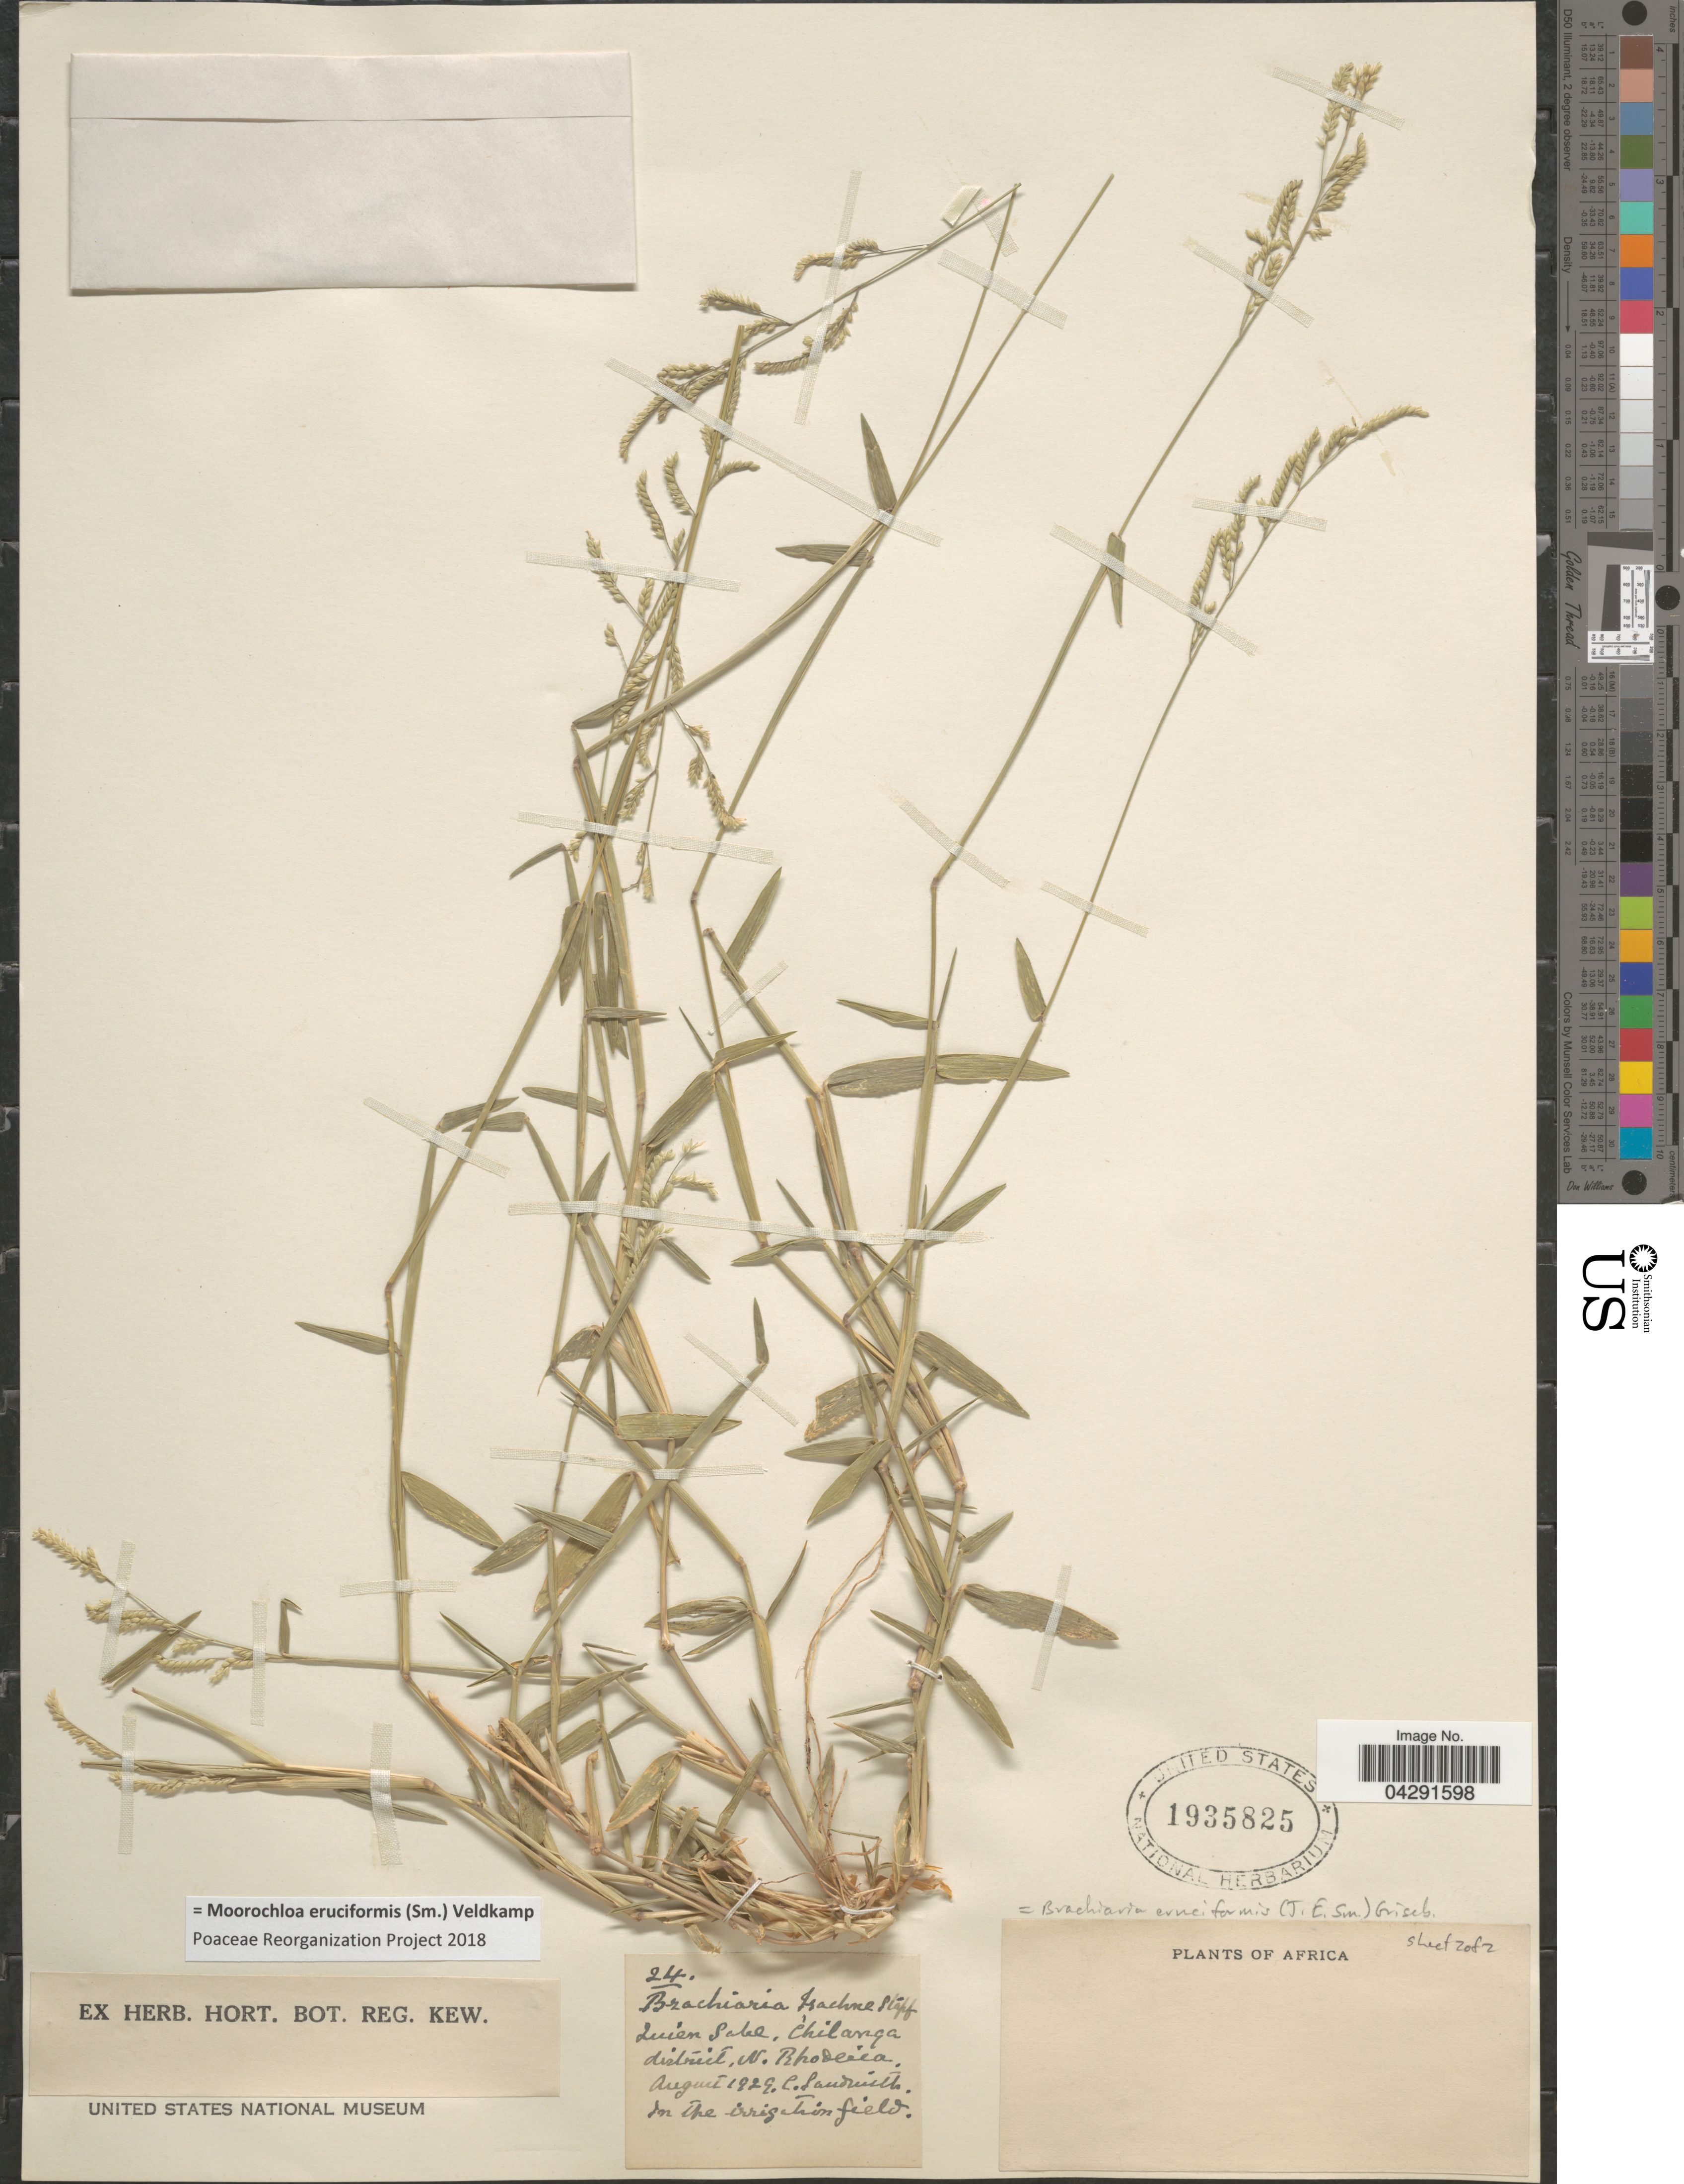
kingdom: Plantae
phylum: Tracheophyta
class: Liliopsida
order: Poales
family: Poaceae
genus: Moorochloa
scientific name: Moorochloa eruciformis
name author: (Sm.) Veldkamp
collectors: C. I. Sandwith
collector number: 24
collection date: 1929-08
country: Zambia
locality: Luien Sabe, Chilanga district, N. Rhodesia. In the irrigation field.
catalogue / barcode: US 1935825